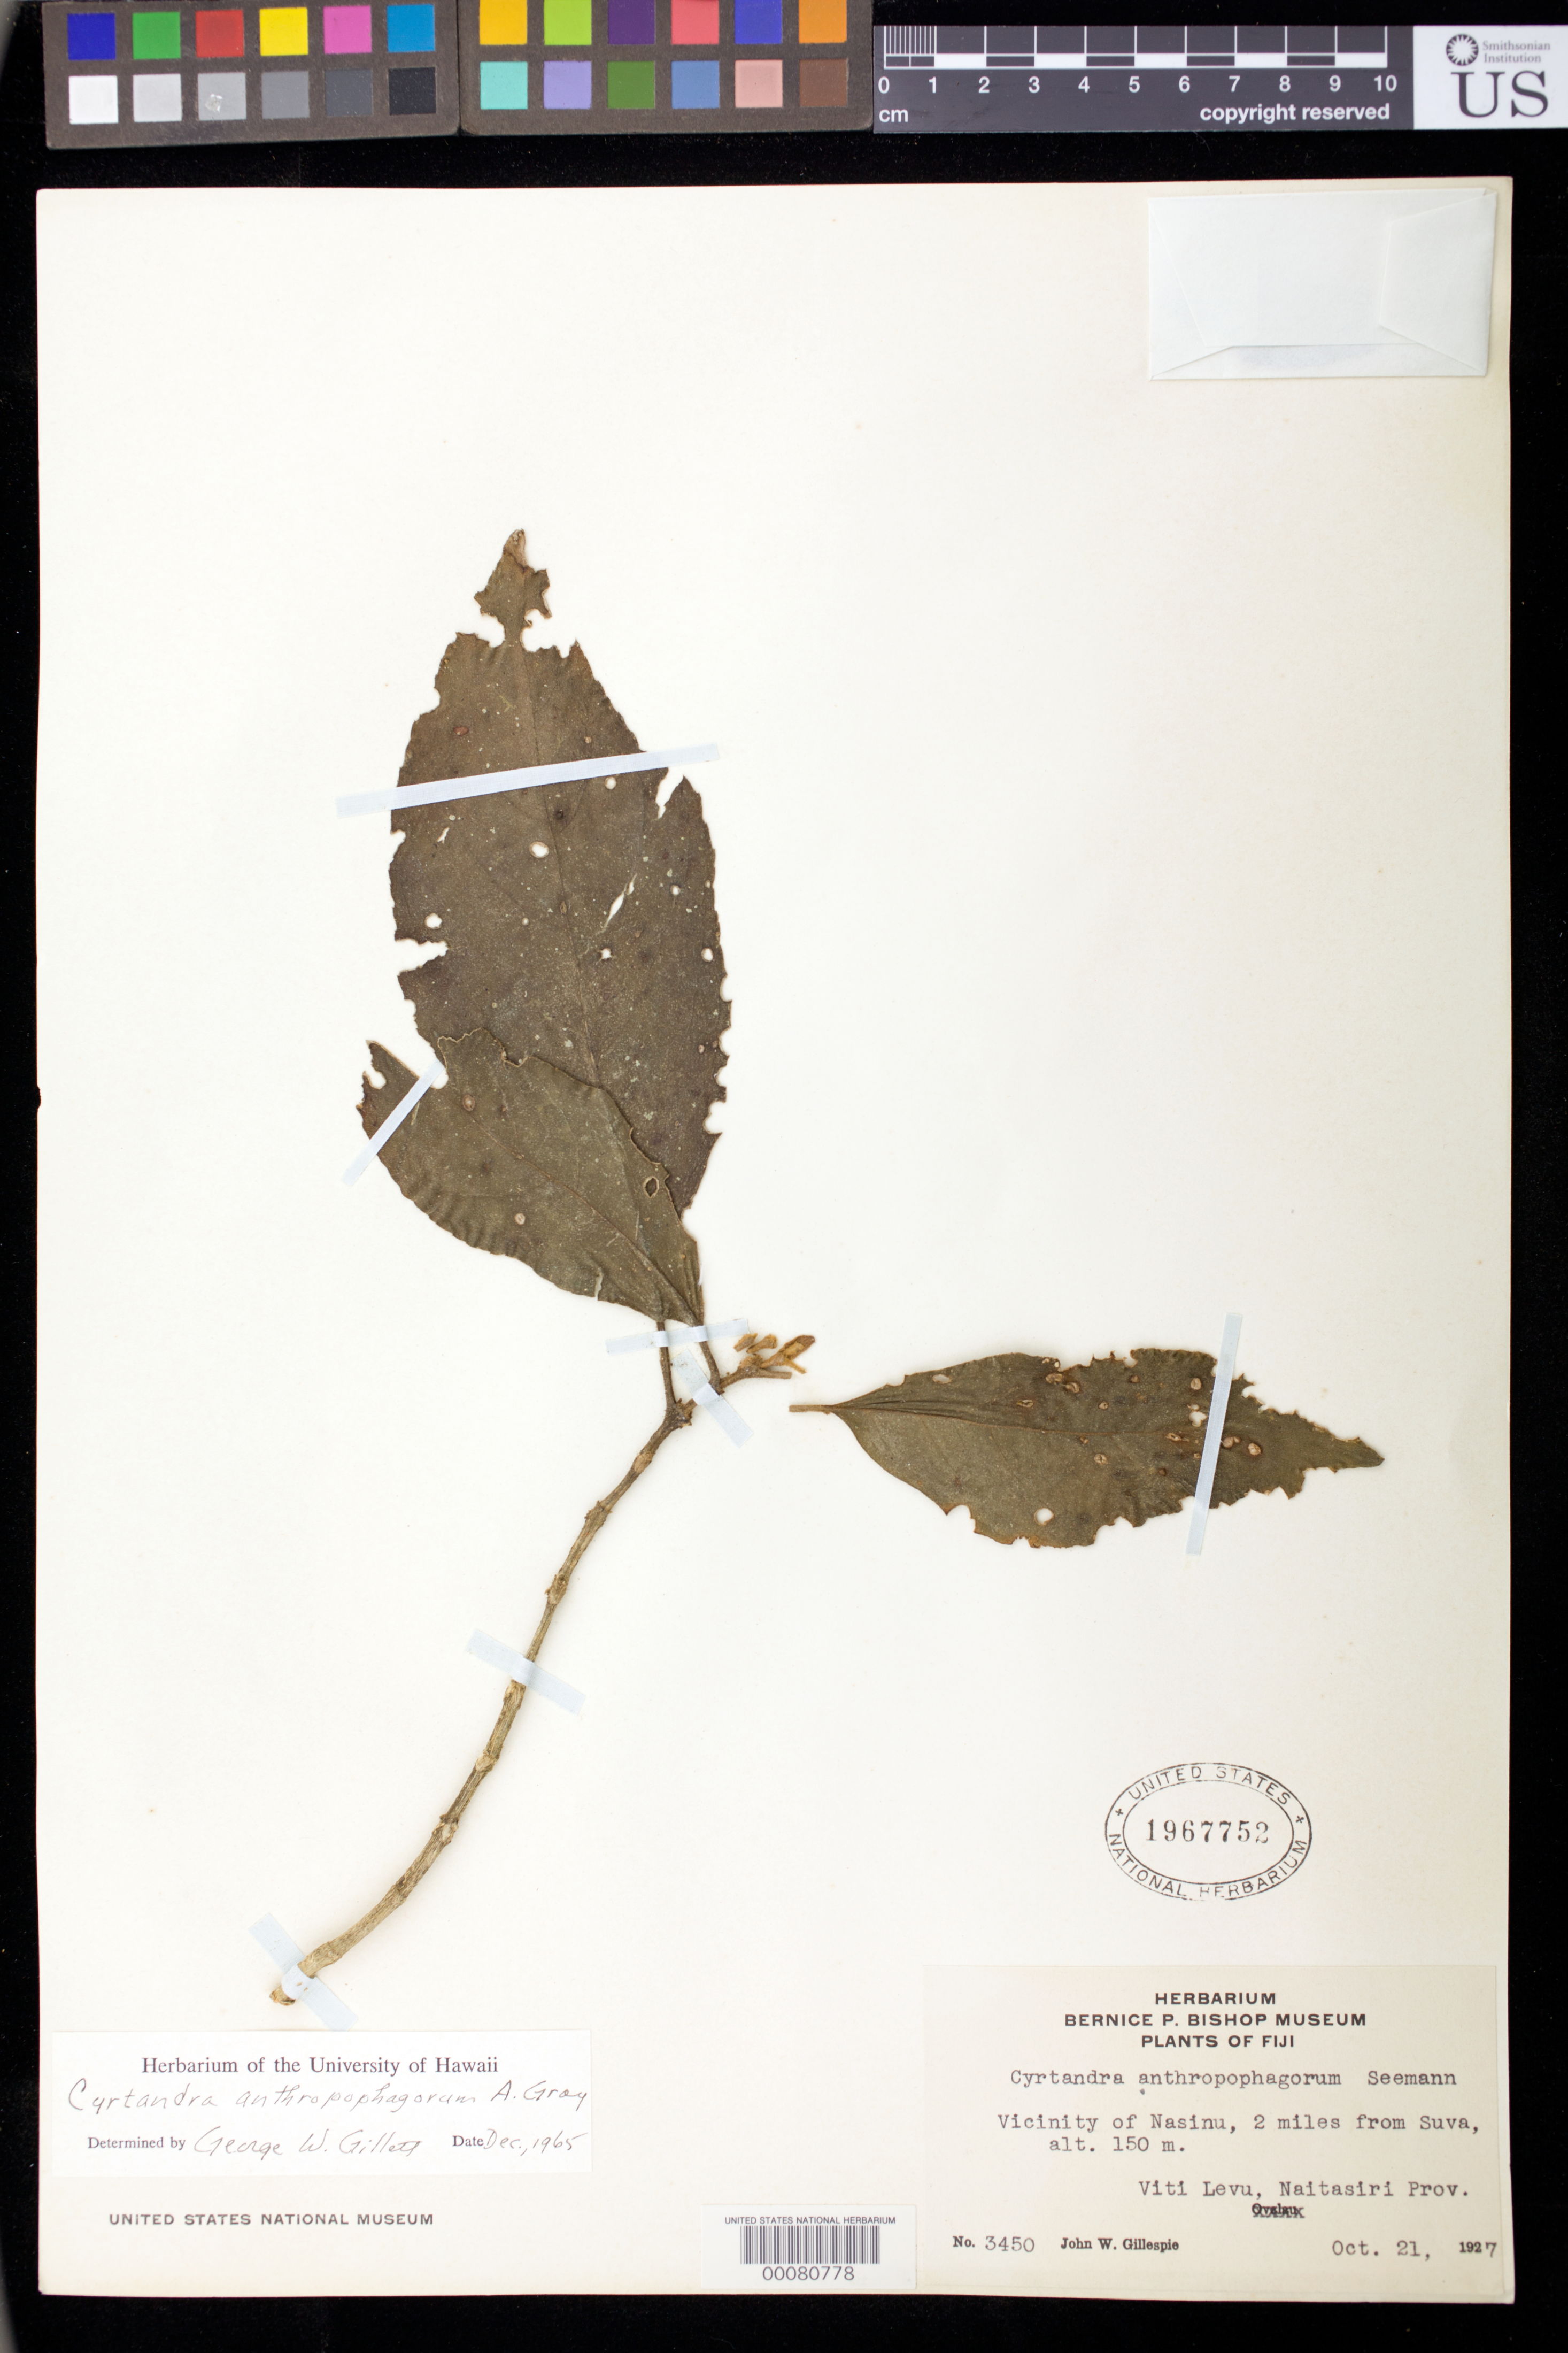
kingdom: Plantae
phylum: Tracheophyta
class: Magnoliopsida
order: Lamiales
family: Gesneriaceae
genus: Cyrtandra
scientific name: Cyrtandra anthropophagorum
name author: Seem. ex A. Gray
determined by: Gillett, G. W.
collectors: J. W. Gillespie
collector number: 3450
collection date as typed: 21 Oct 1927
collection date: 1927-10-21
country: Fiji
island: Viti Levu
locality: Naitasiri prov, vicinity of nasinu, 2 miles from suva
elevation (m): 150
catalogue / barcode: US 1967752